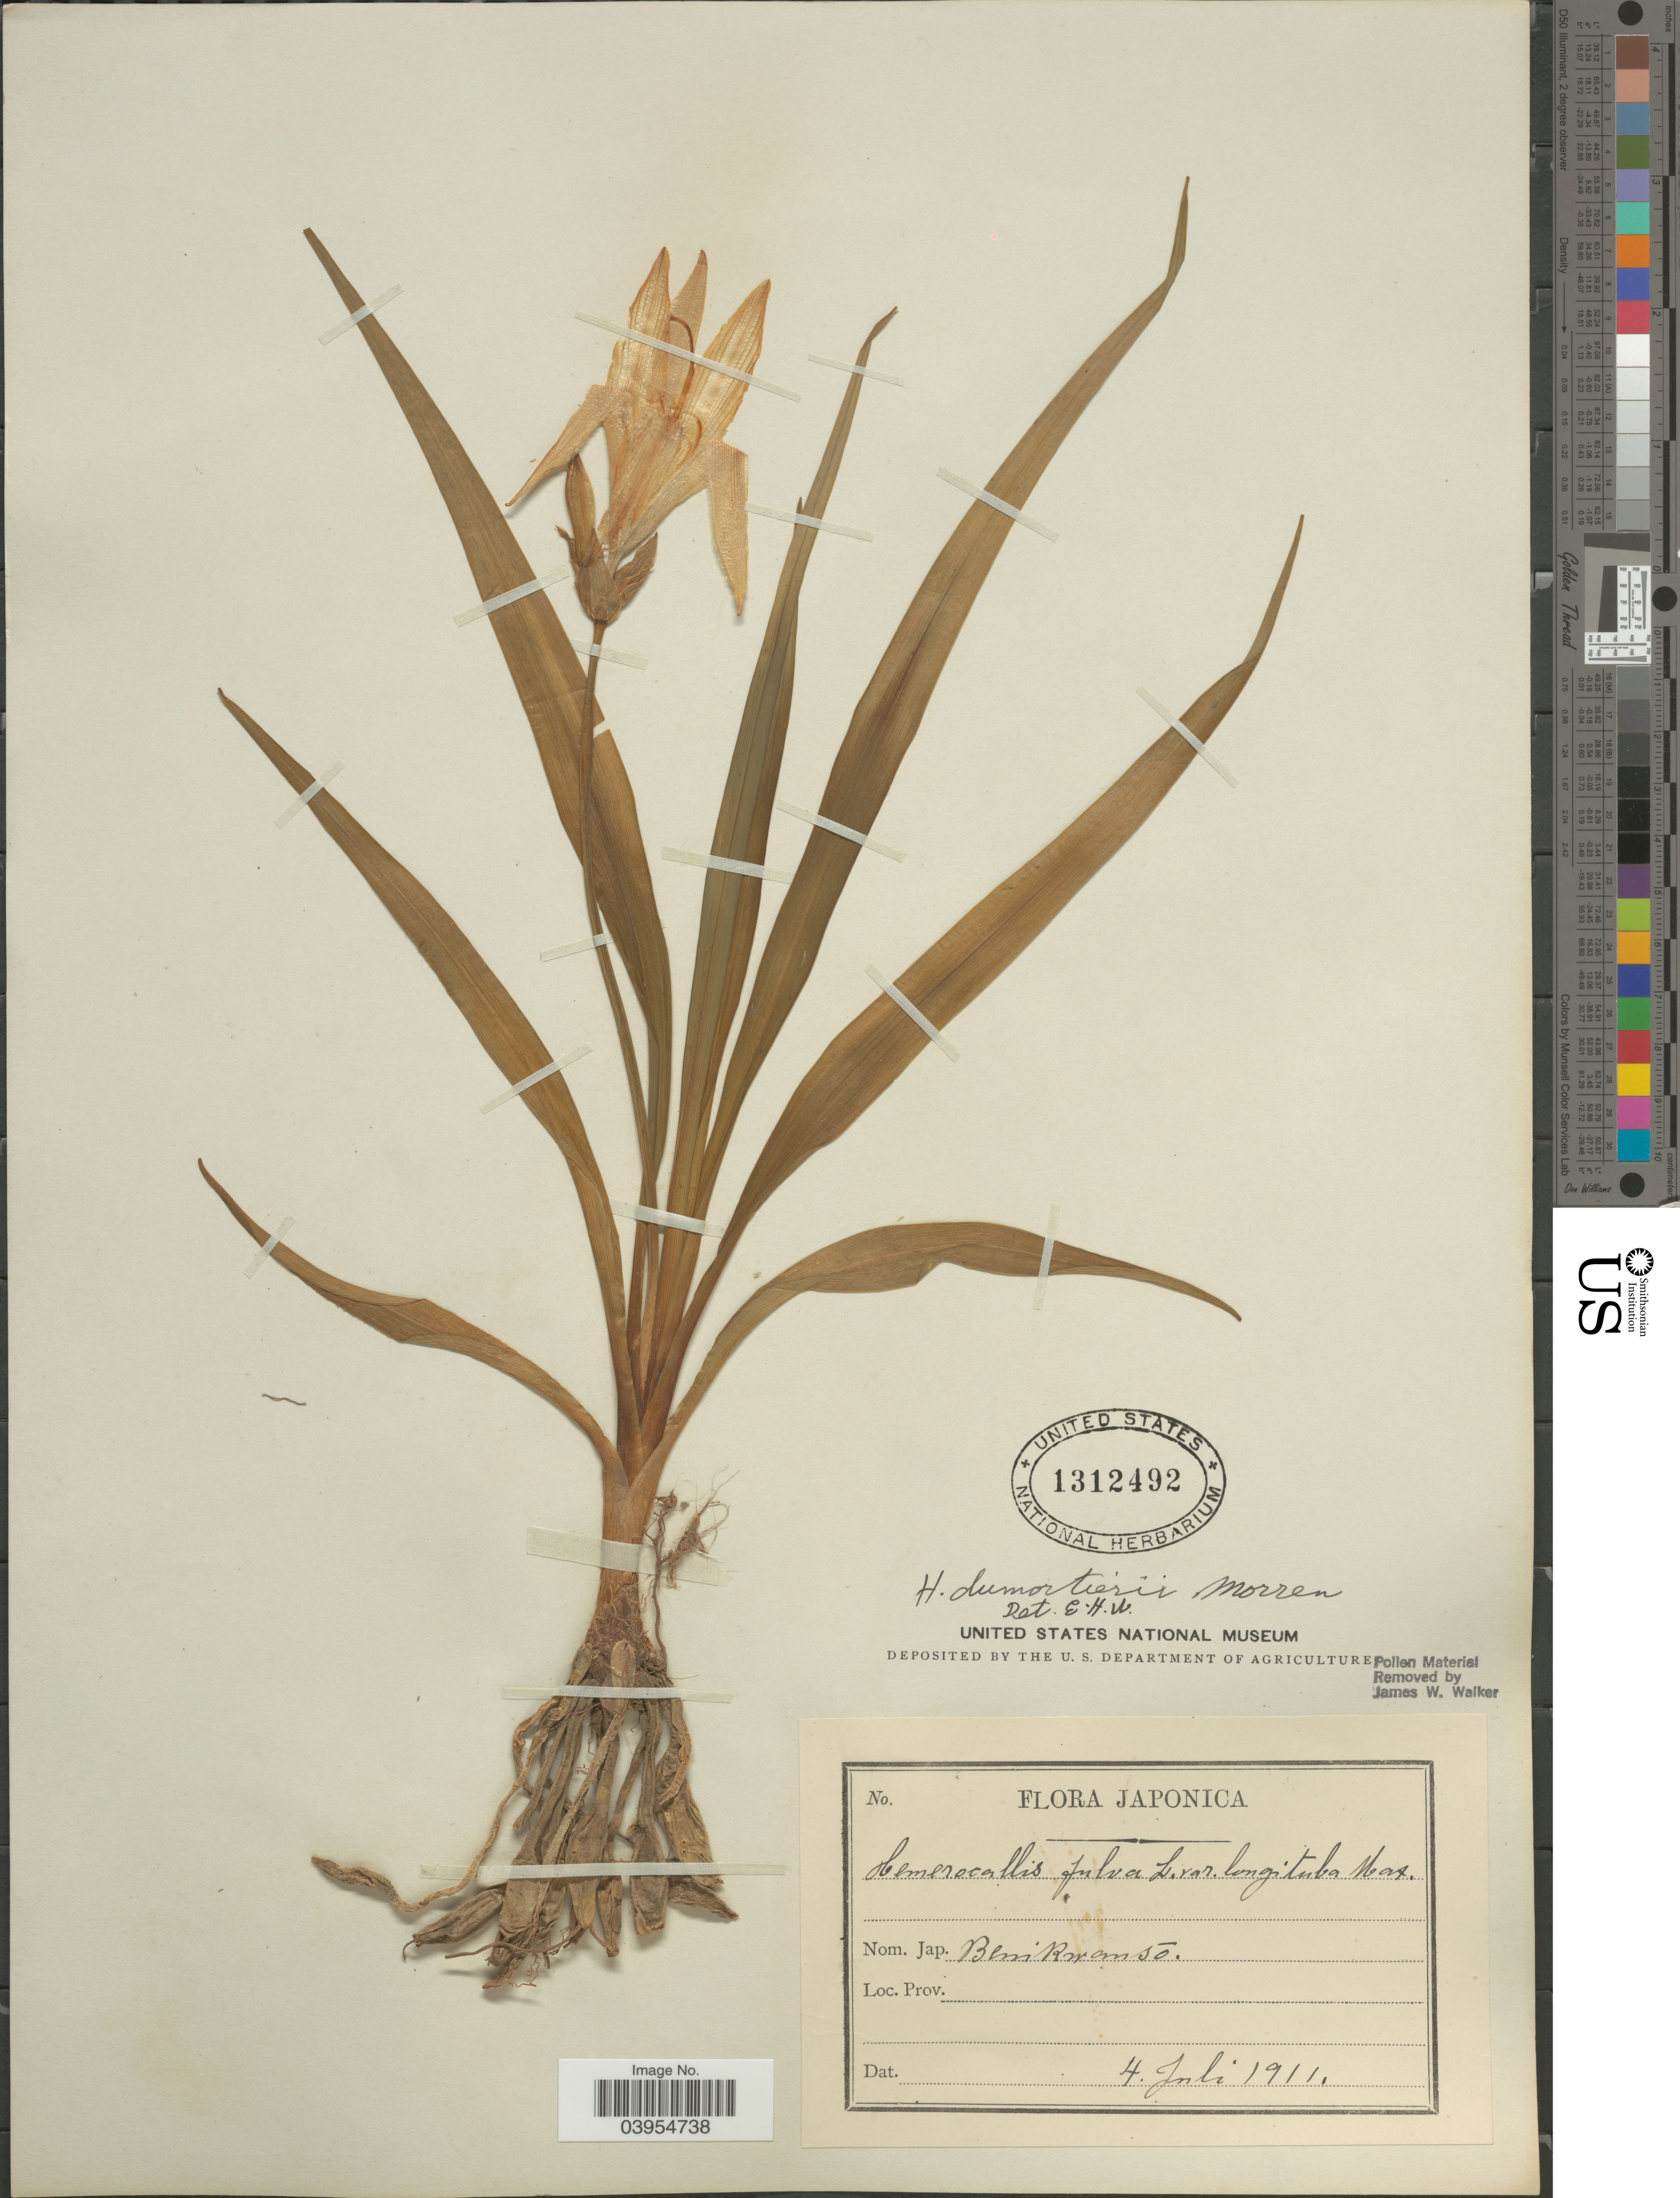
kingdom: Plantae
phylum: Tracheophyta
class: Liliopsida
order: Asparagales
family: Asphodelaceae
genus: Hemerocallis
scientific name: Hemerocallis dumortieri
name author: C. Morren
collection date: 1911-07-04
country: Japan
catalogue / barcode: US 1312492